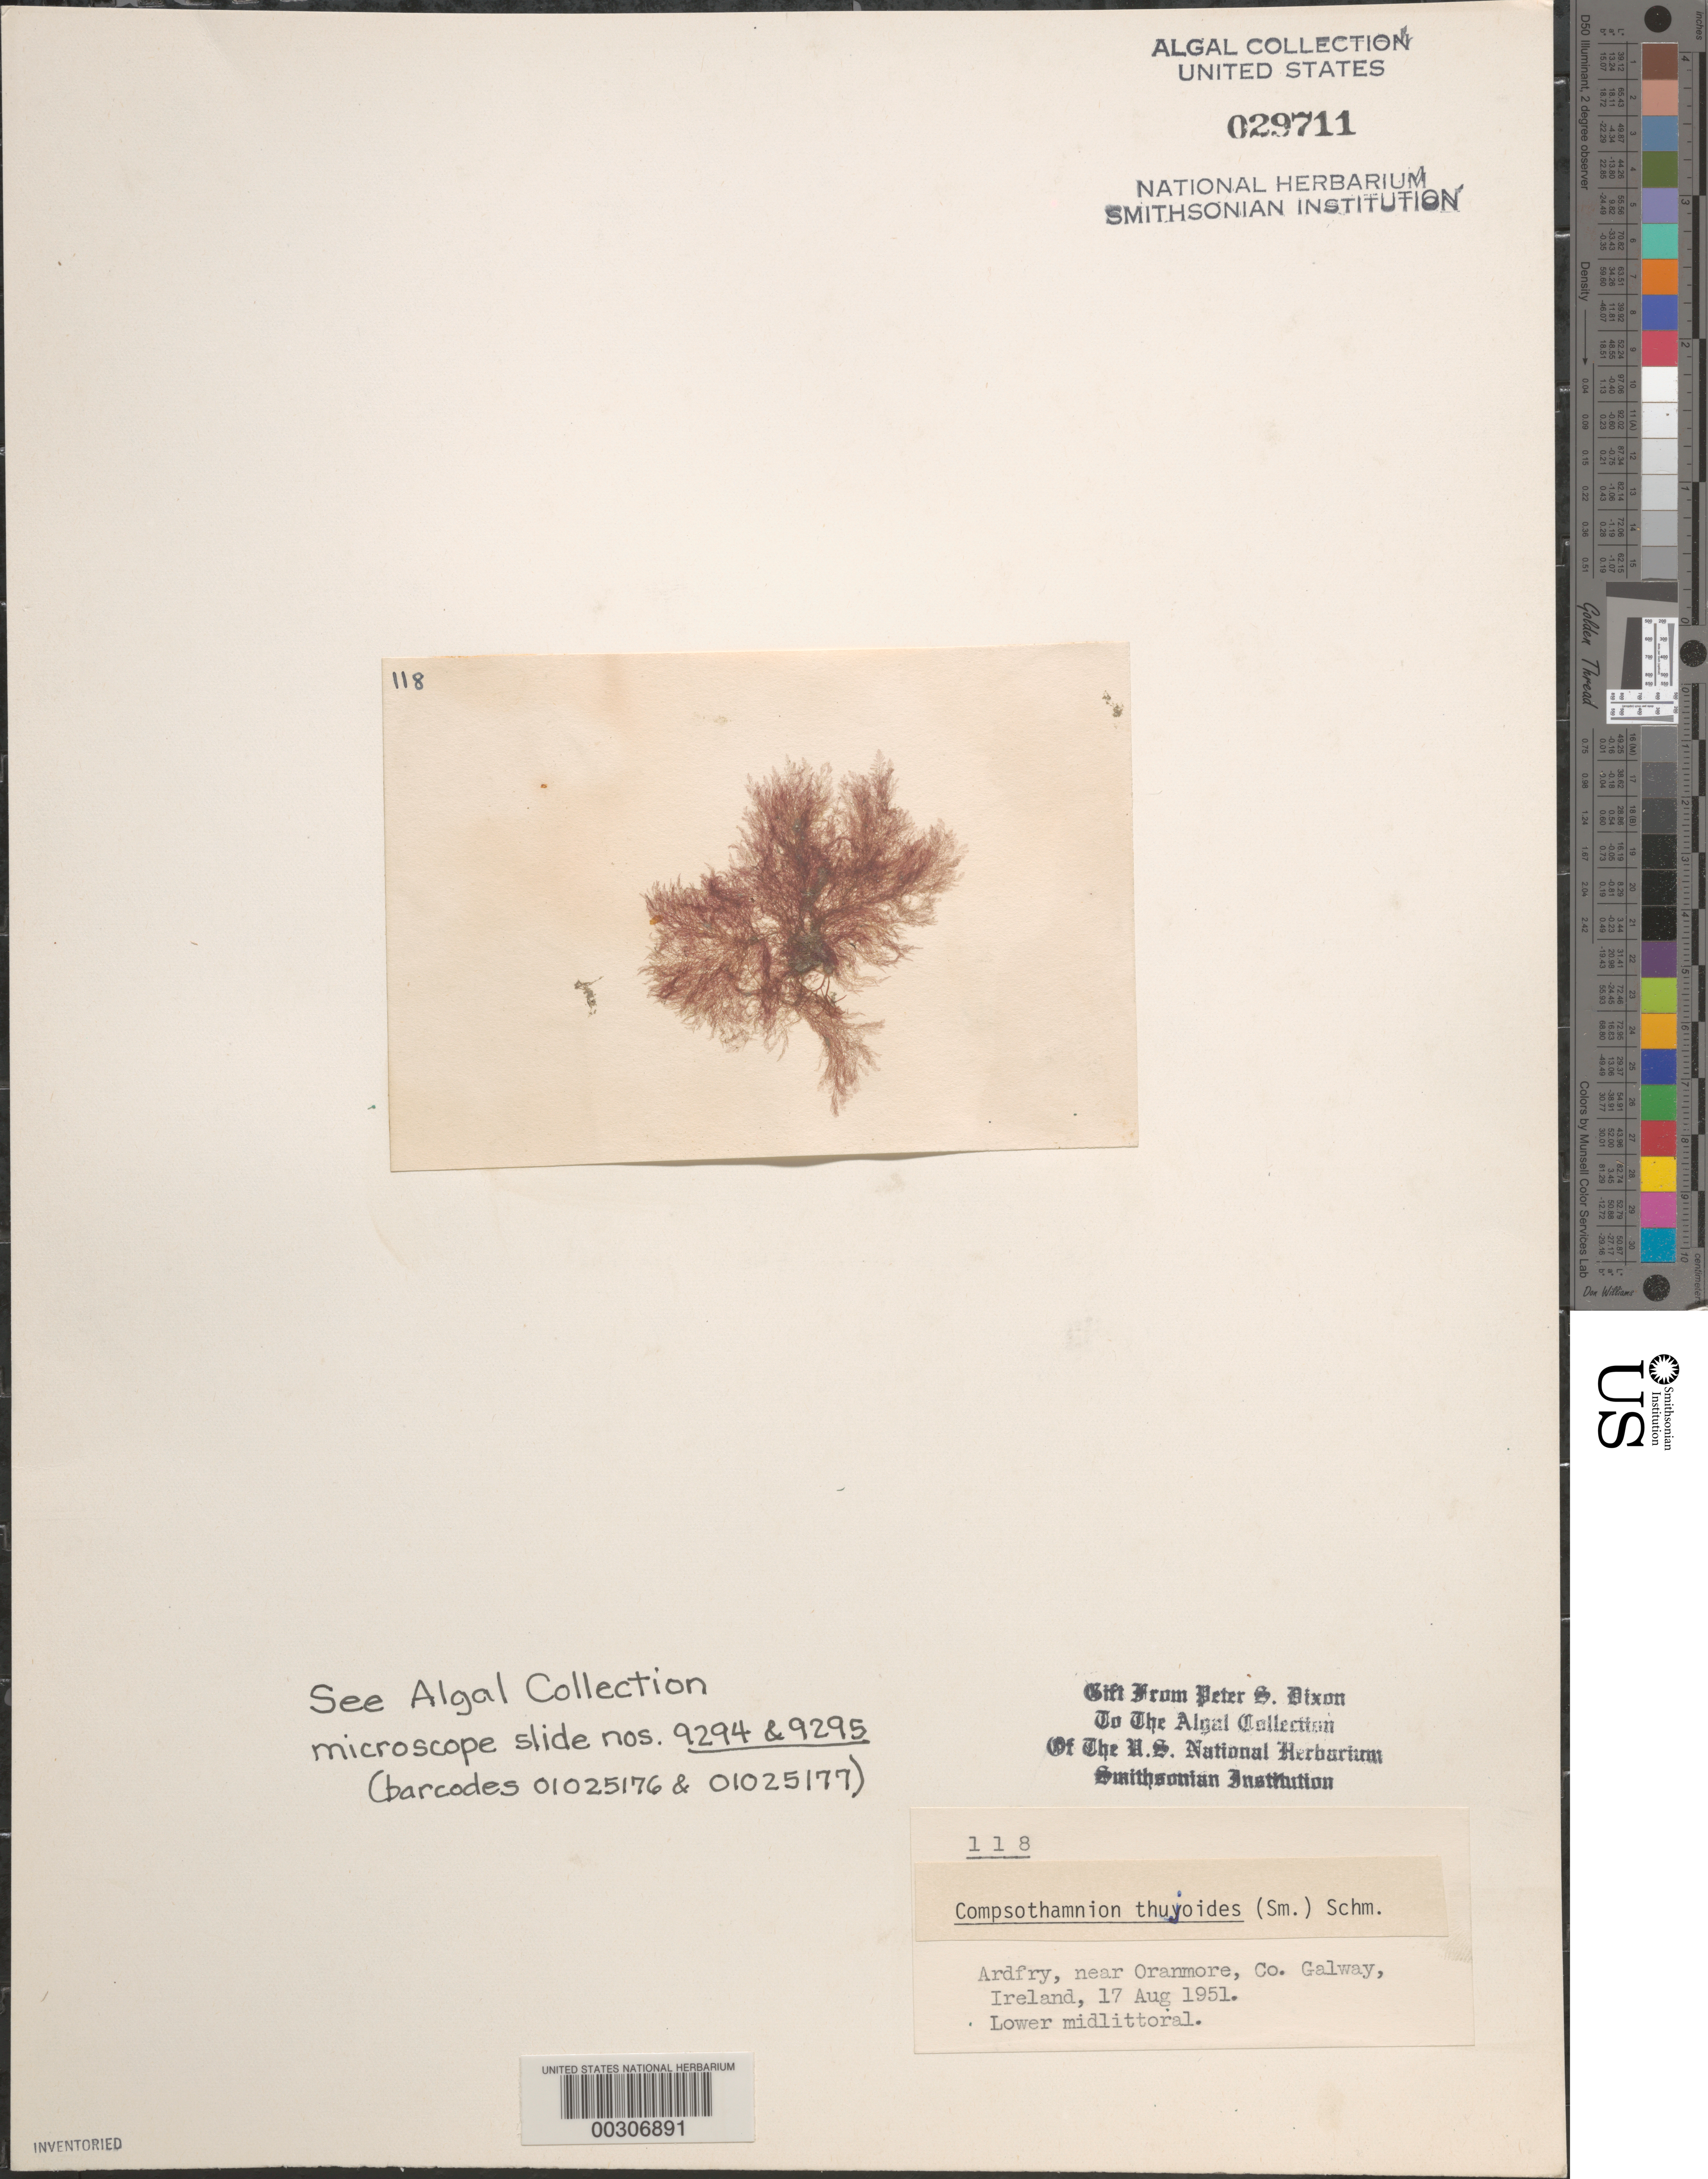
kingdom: Plantae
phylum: Rhodophyta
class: Florideophyceae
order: Ceramiales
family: Wrangeliaceae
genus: Compsothamnion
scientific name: Compsothamnion thujoides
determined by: Dixon, P. S.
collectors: P. S. Dixon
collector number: PSD 118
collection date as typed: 17 Aug 1951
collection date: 1951-08-17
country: Ireland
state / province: Connaught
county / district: Galway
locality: Ardfry near Oranmore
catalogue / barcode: US 29711